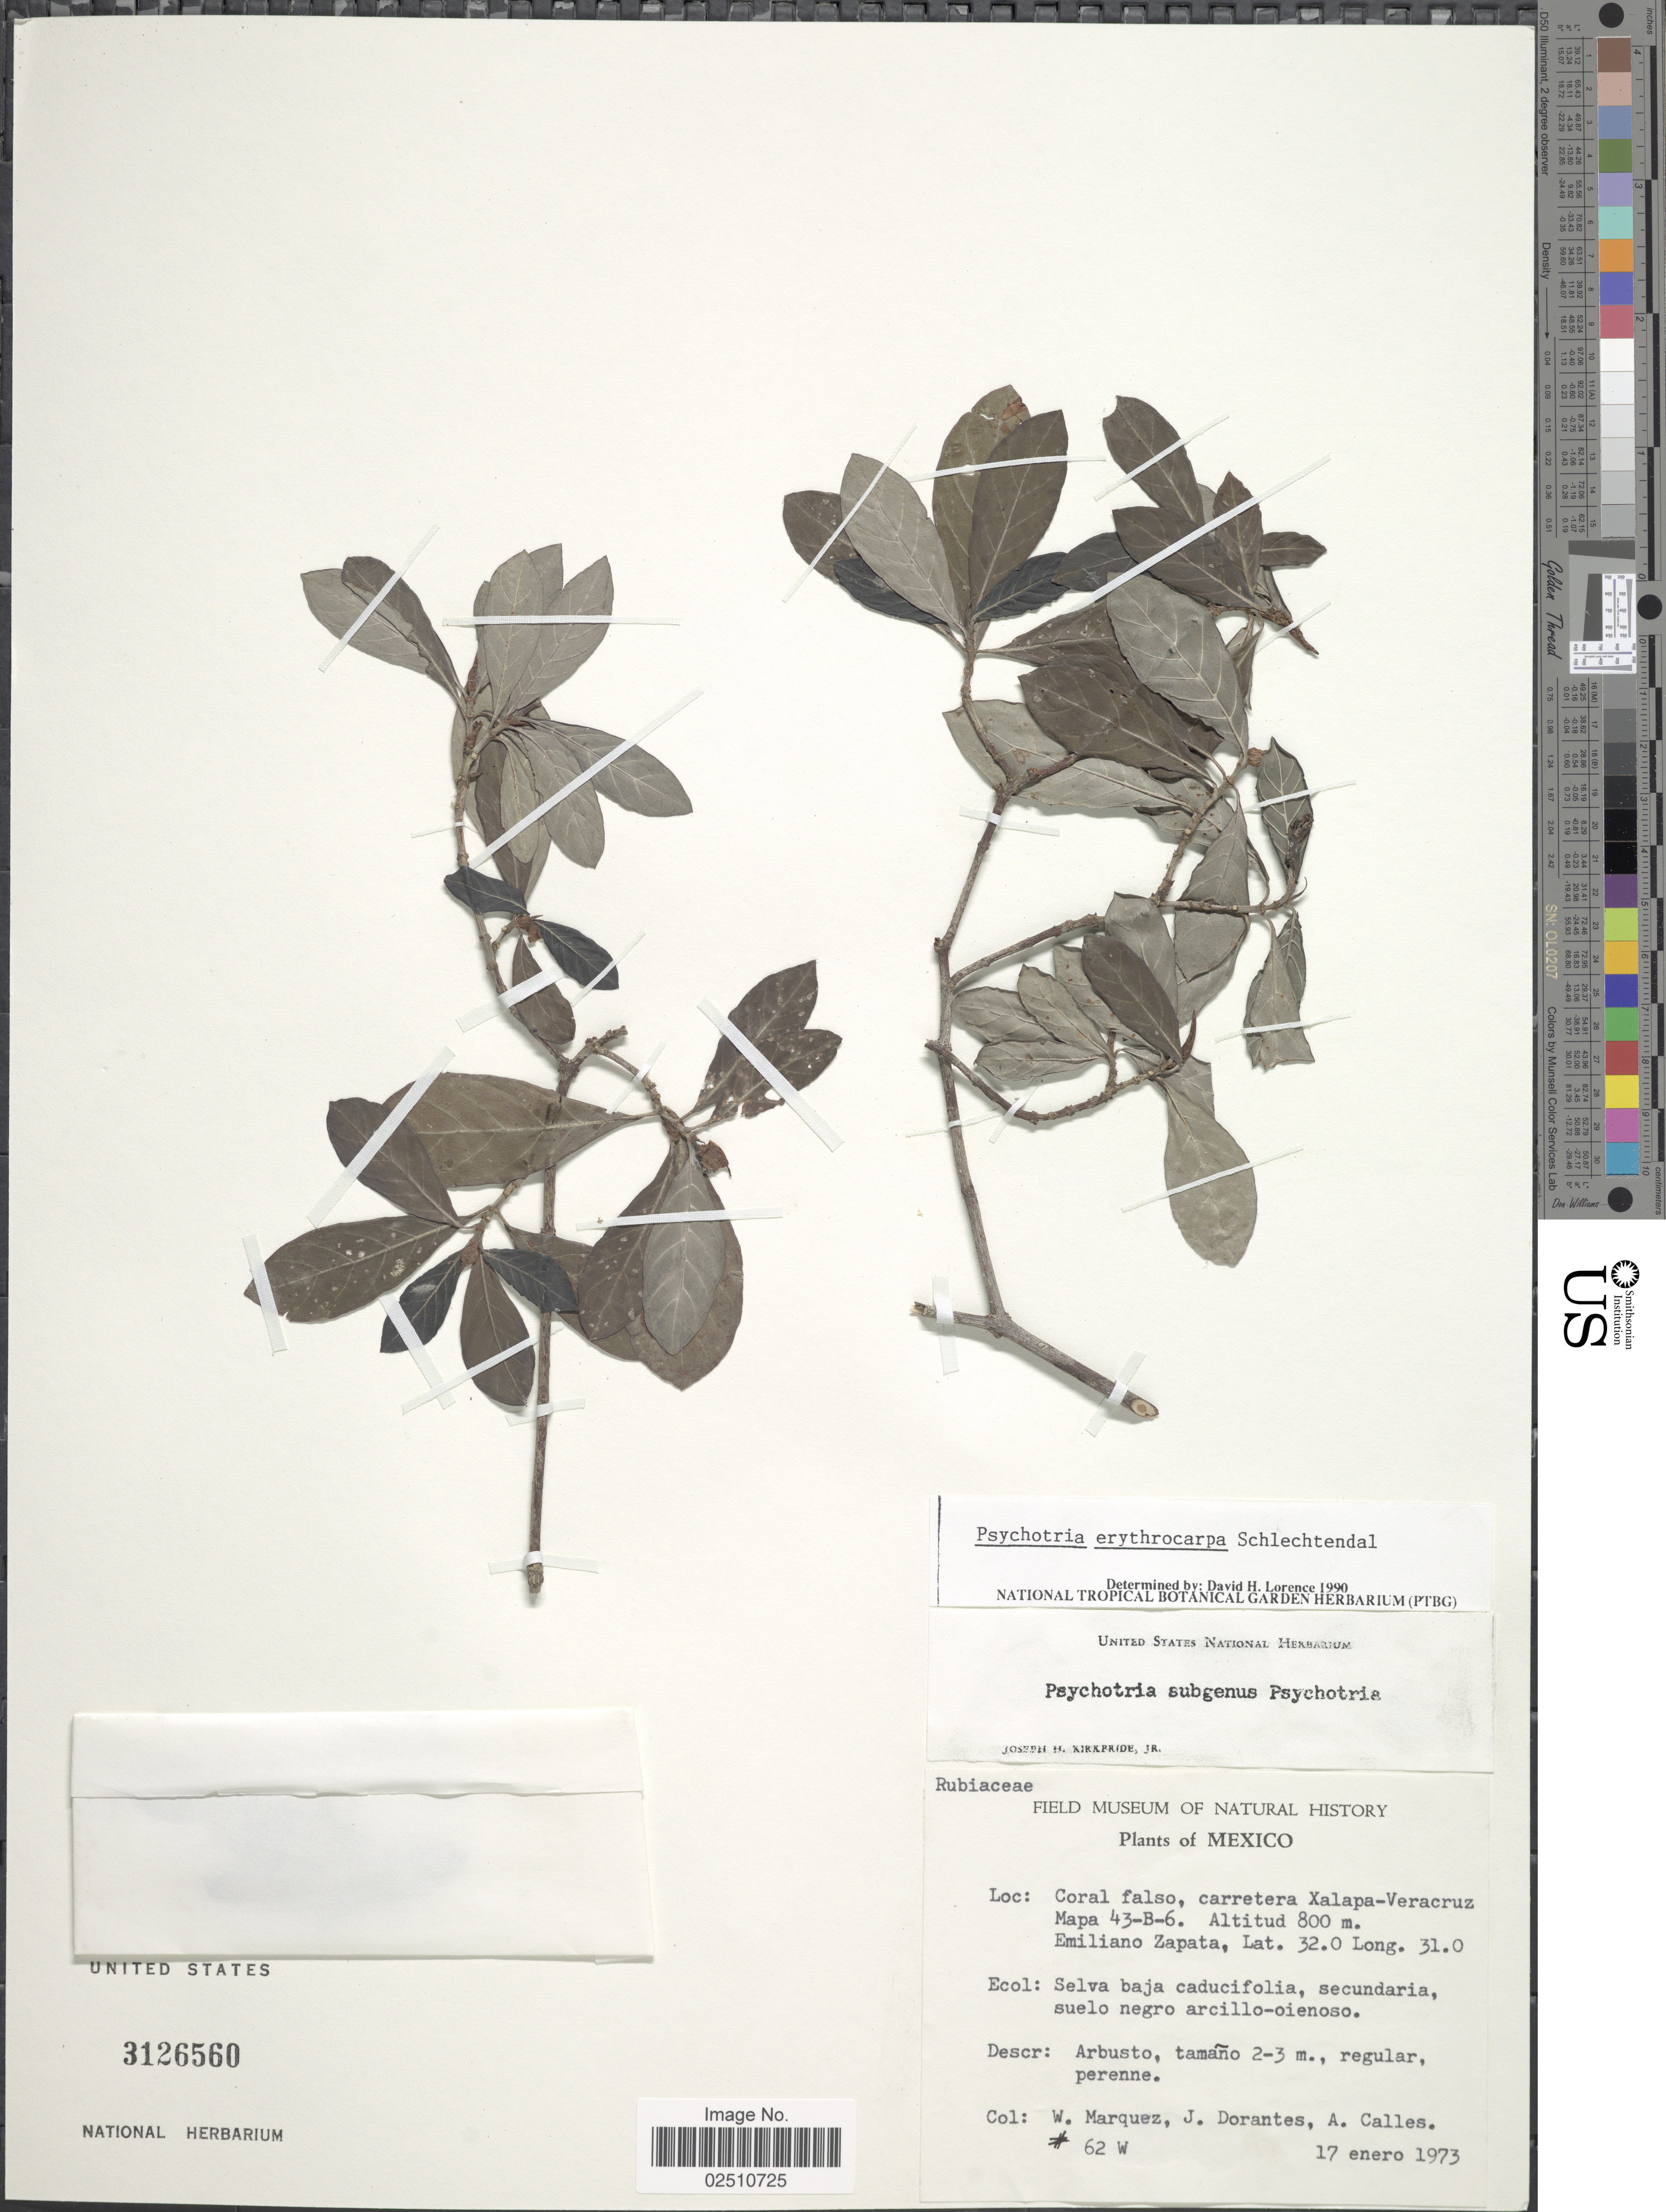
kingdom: Plantae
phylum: Tracheophyta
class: Magnoliopsida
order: Gentianales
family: Rubiaceae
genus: Psychotria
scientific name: Psychotria erythrocarpa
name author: Schltdl.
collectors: W. Marquez, J. Dorantes & A. Calles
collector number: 62W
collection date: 1973-01-17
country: Mexico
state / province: Veracruz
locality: Carretera Xalapa-Veracruz Mapa 43-B-6, Emiliano Zapata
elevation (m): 800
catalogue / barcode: US 3126560